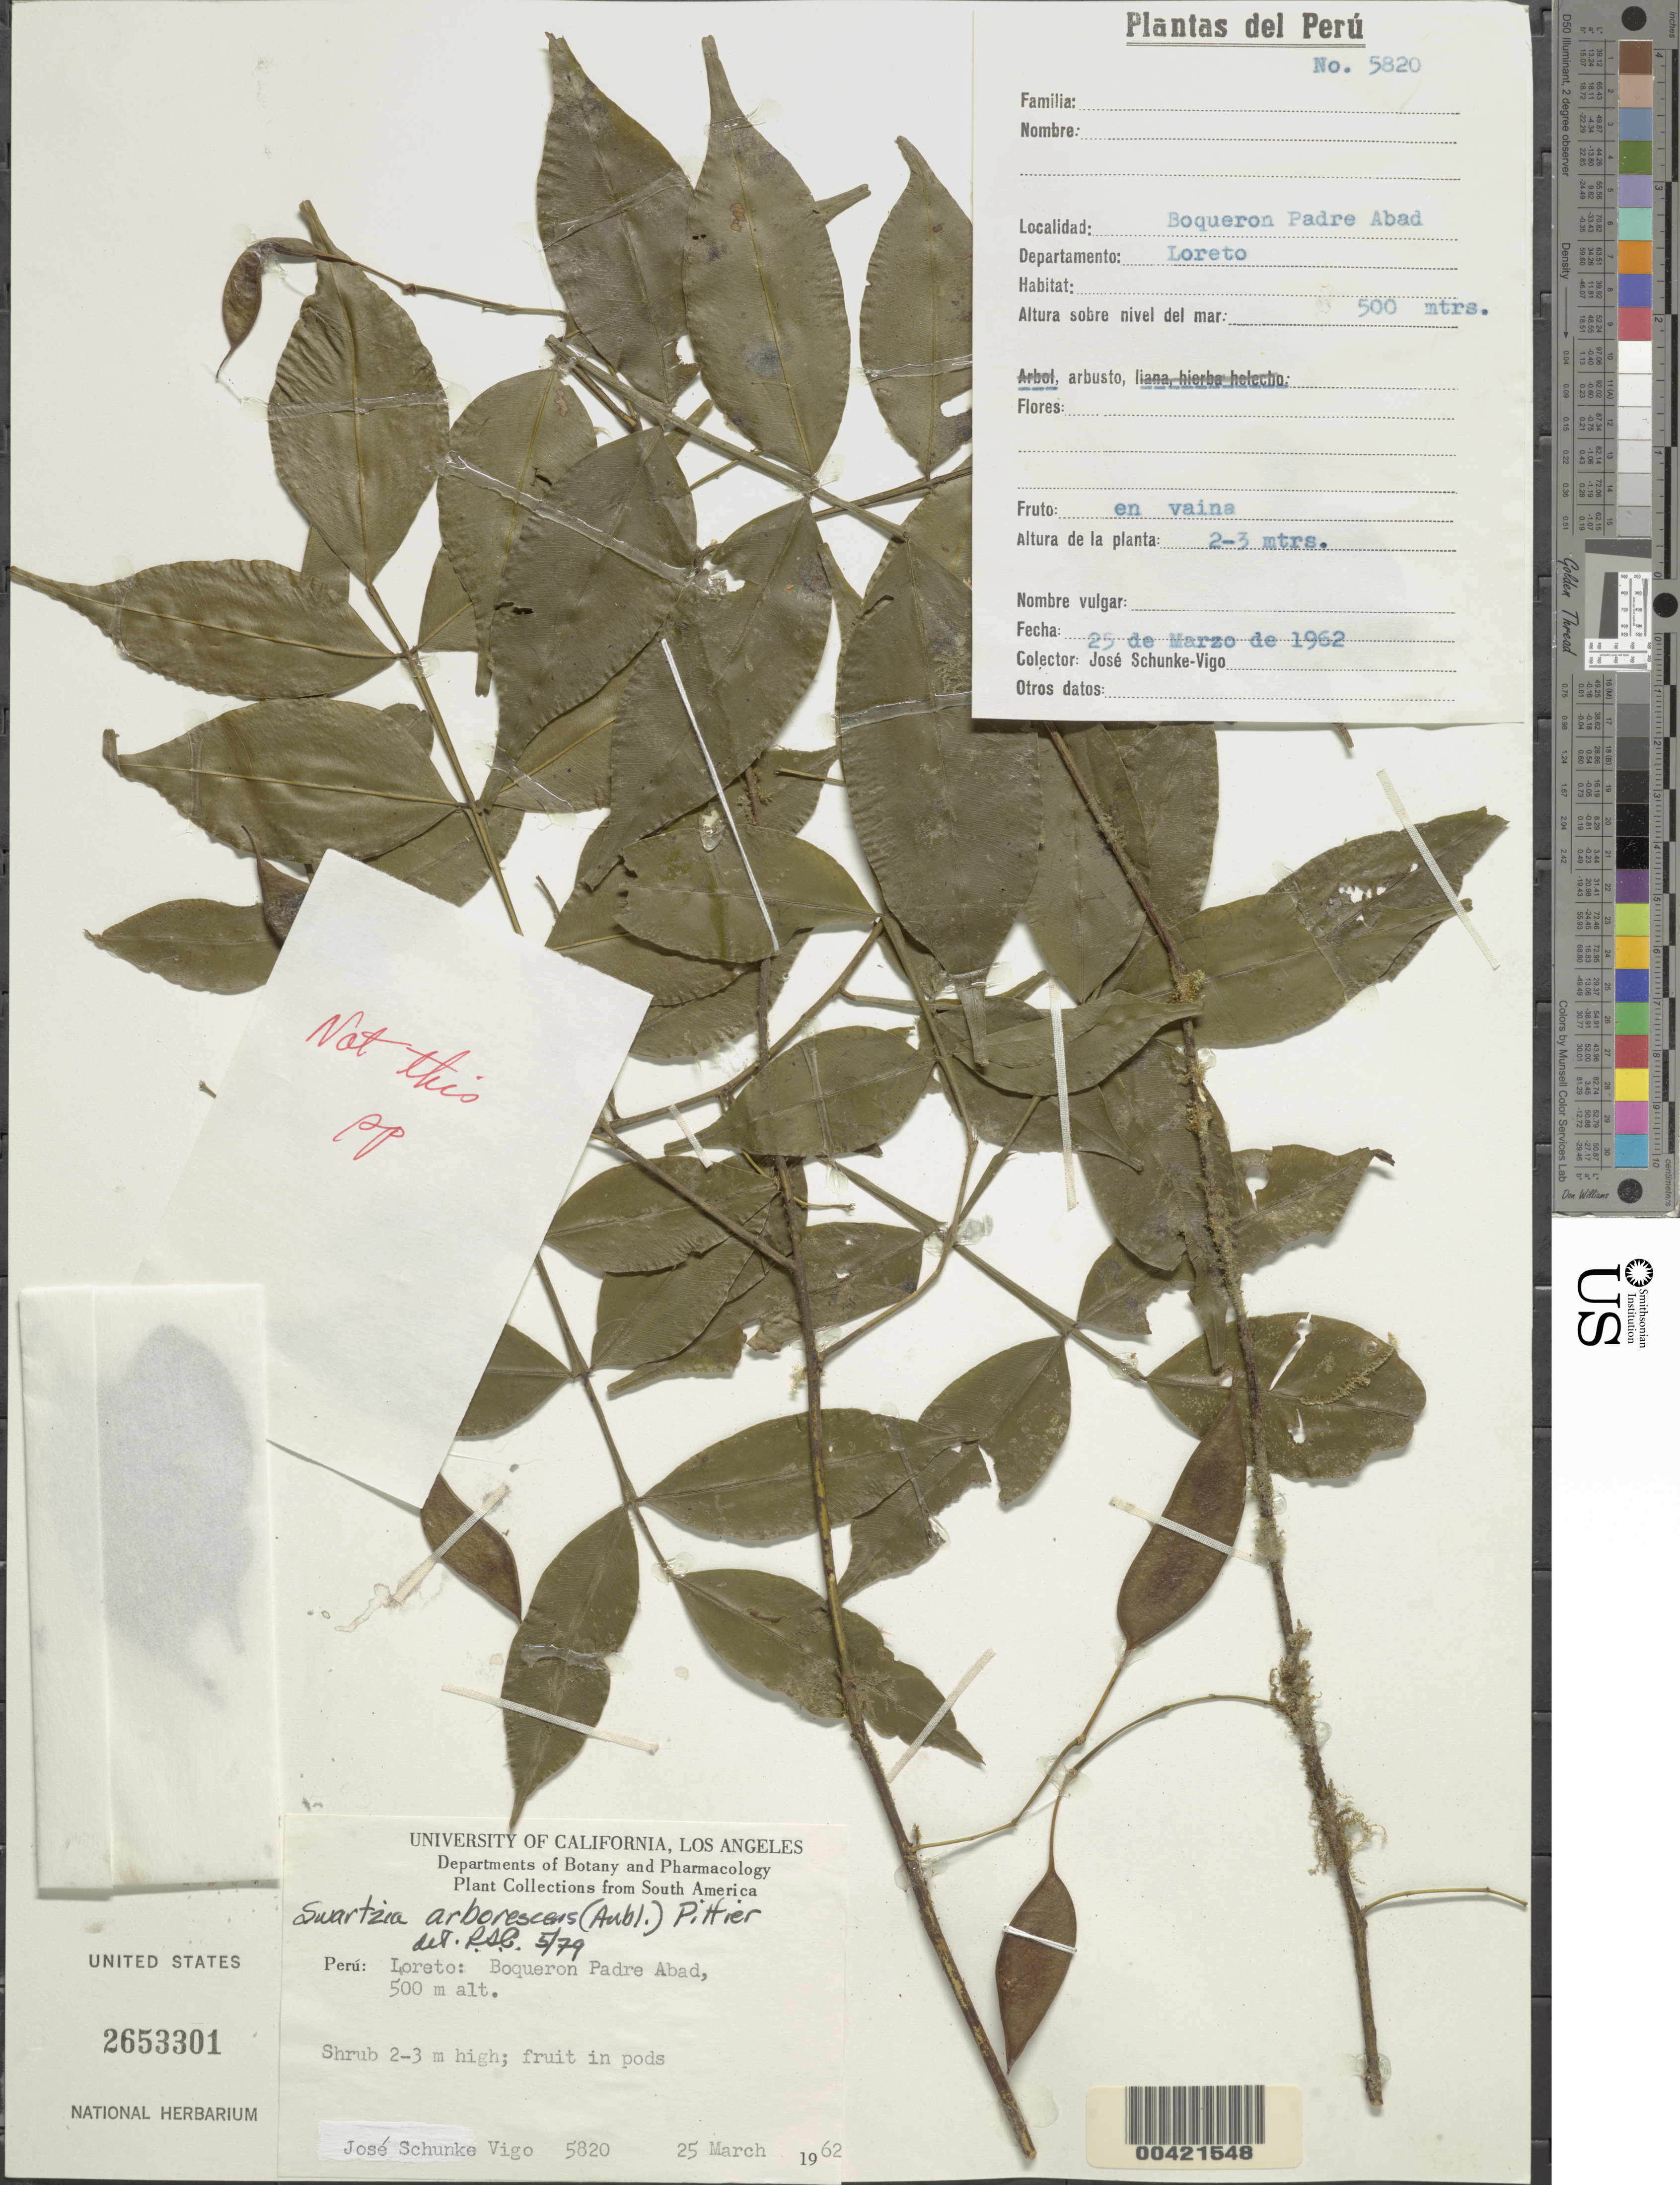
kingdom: Plantae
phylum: Tracheophyta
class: Magnoliopsida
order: Fabales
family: Fabaceae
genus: Swartzia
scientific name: Swartzia simplex var. grandiflora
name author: (Raddi) R.S. Cowan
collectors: J. Schunke Vigo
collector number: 5820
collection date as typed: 25 Mar 1962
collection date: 1962-03-25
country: Peru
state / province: Loreto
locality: Boqueron padre abad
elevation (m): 500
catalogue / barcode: US 2653301